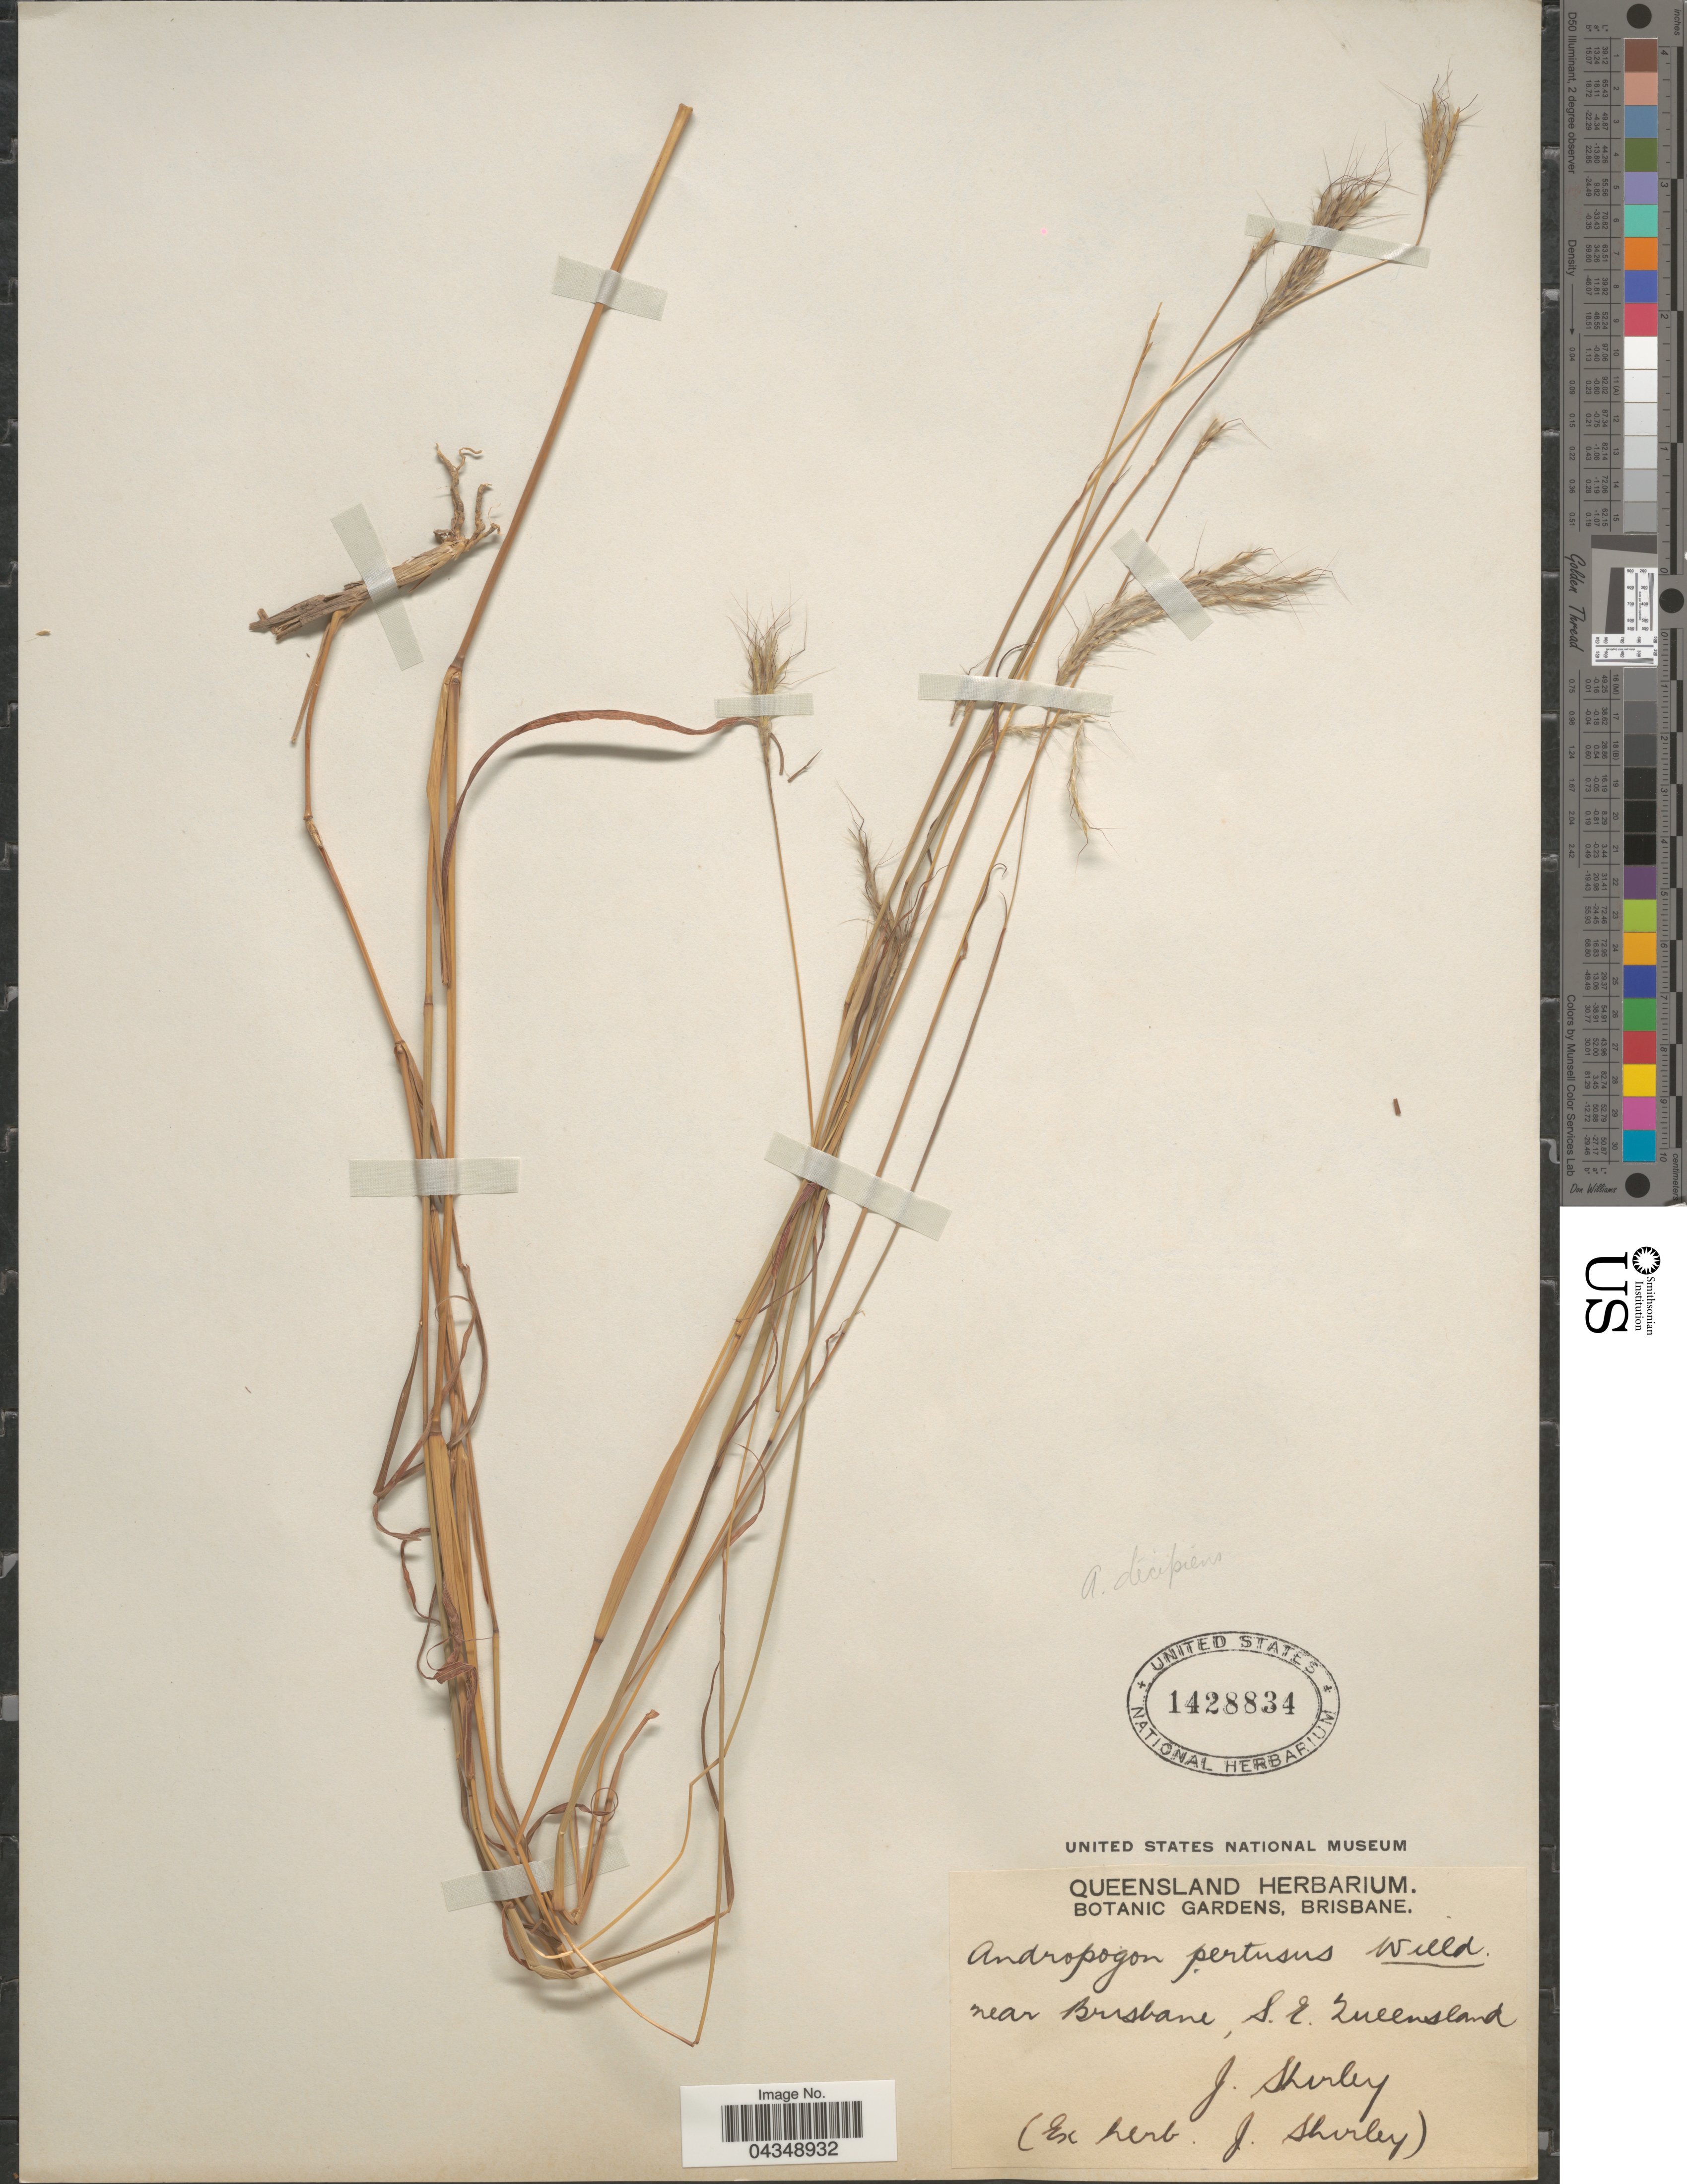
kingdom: Plantae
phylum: Tracheophyta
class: Liliopsida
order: Poales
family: Poaceae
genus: Bothriochloa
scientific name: Bothriochloa decipiens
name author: (Hack.) C. E. Hubb.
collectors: J. Shirley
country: Australia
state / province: Queensland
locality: Near Brisbane, S.E. Queensland.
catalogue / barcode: US 1428834